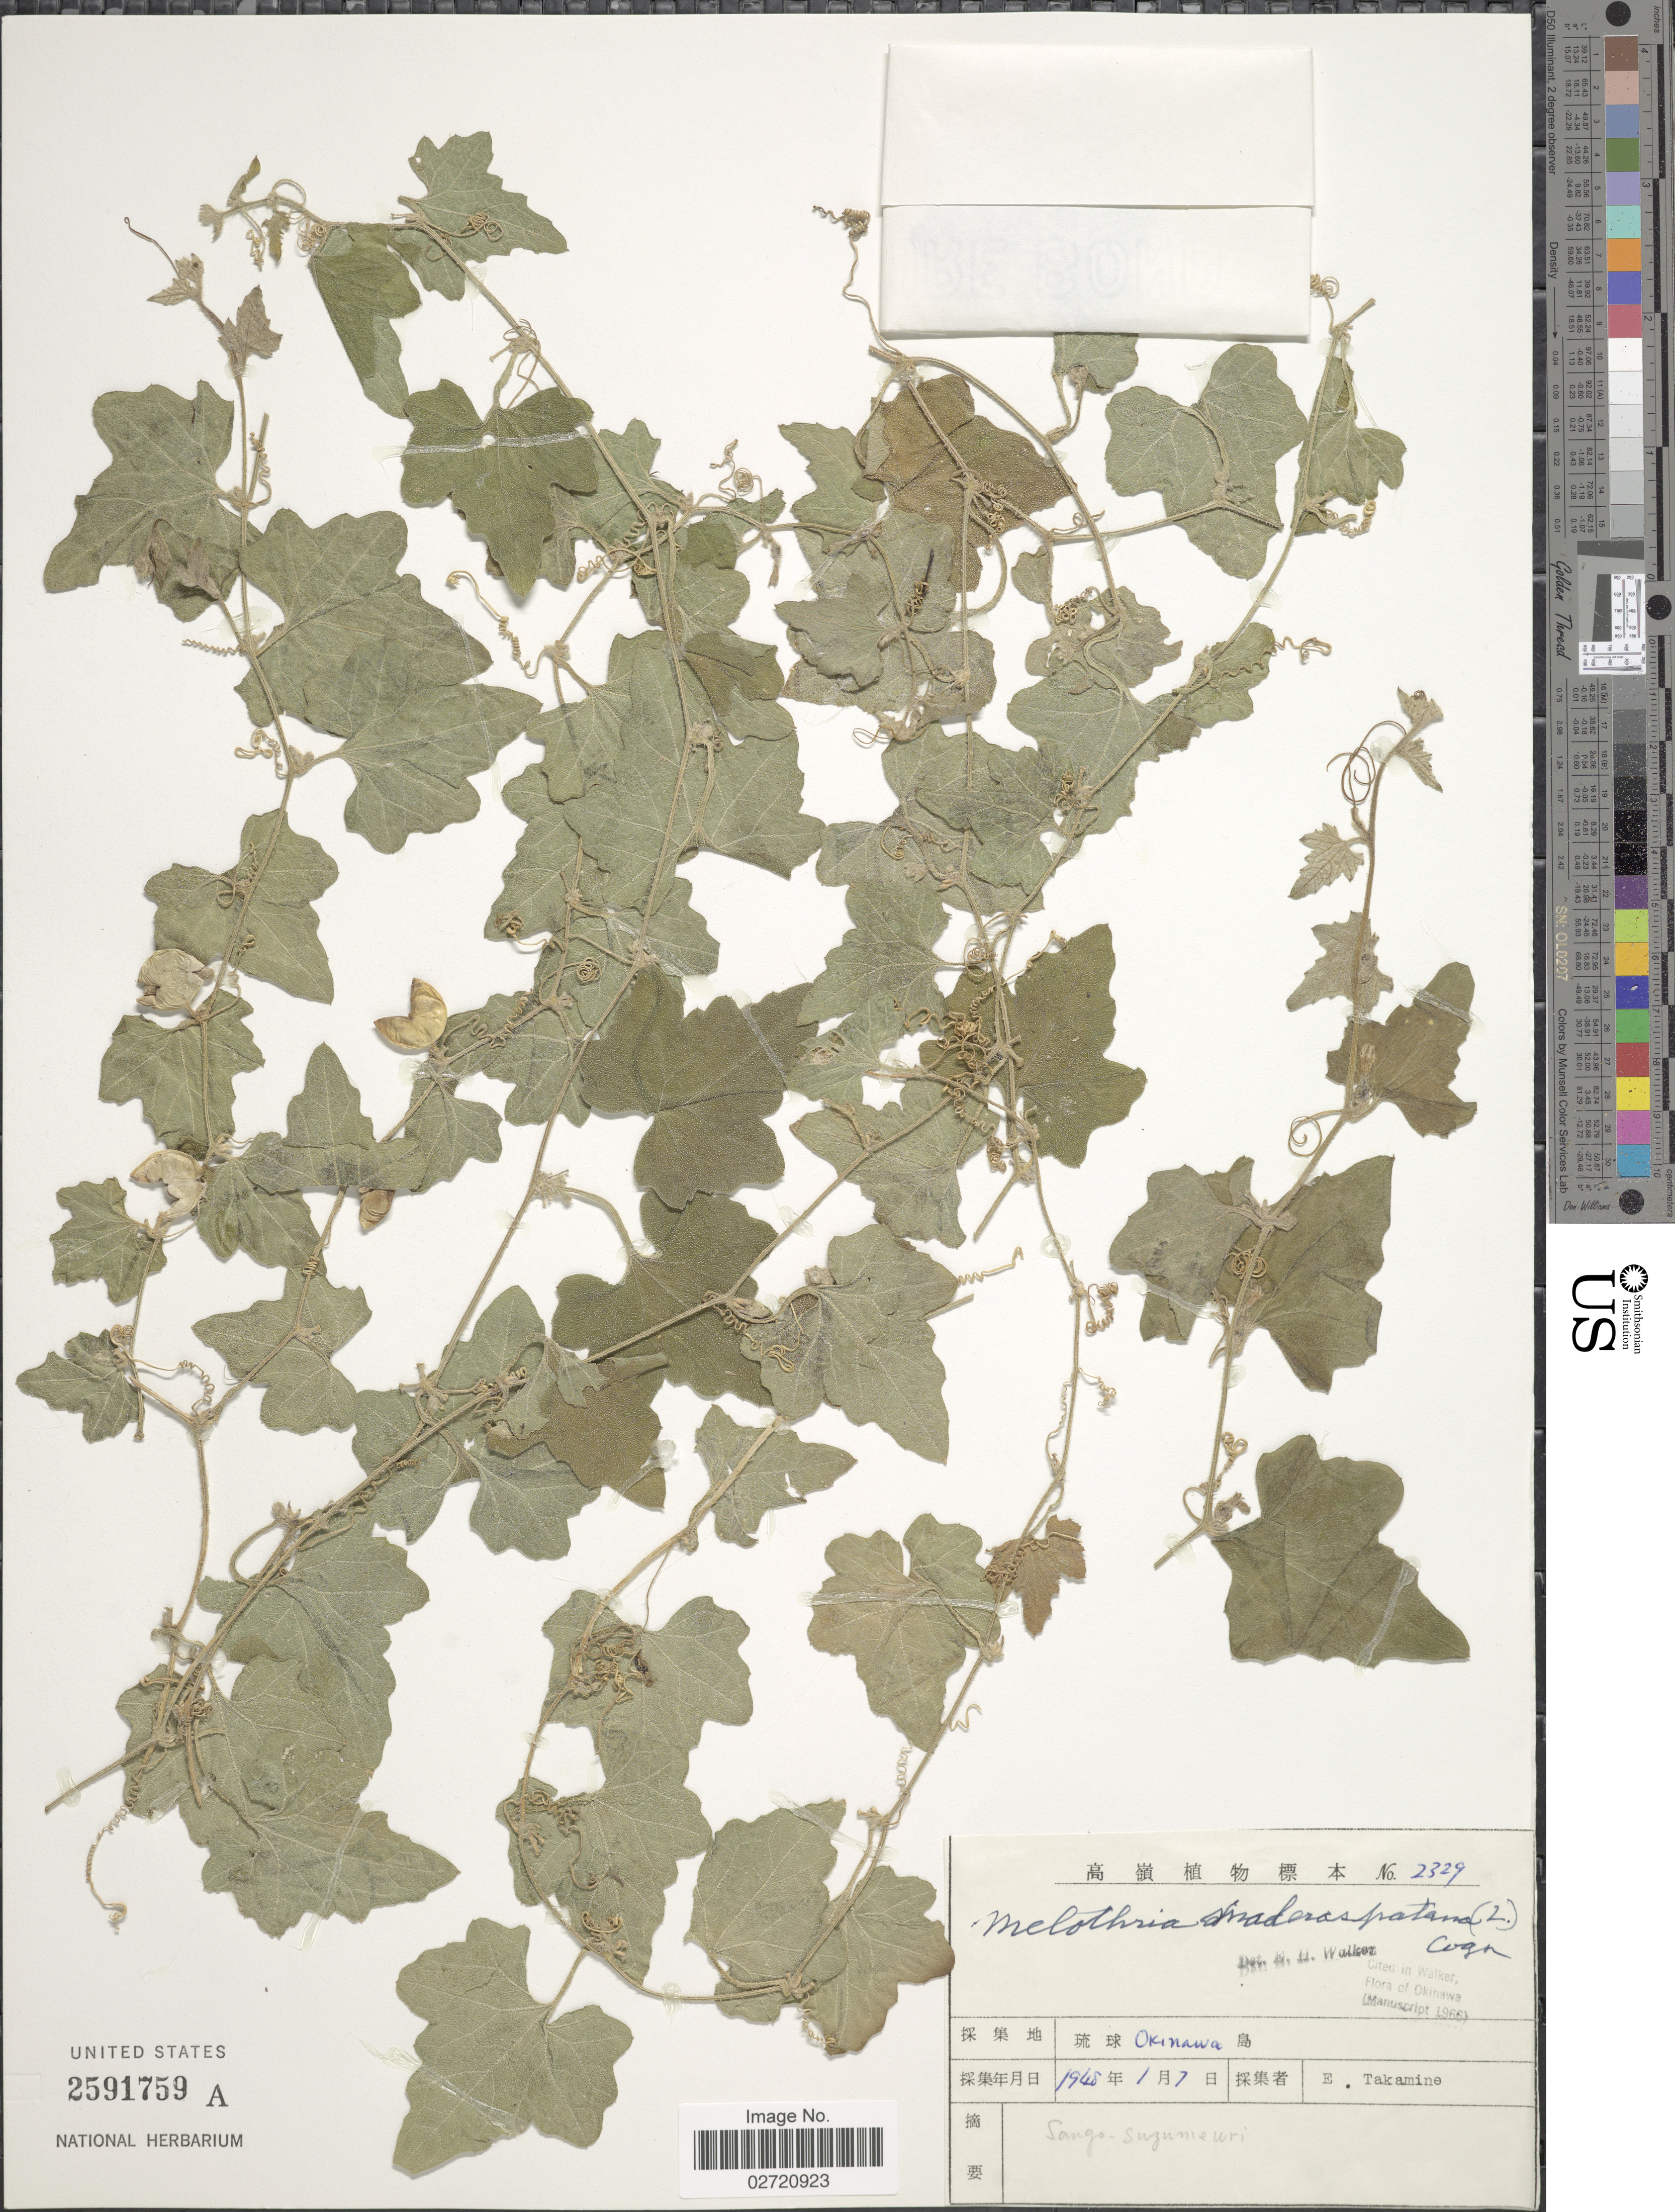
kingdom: Plantae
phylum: Tracheophyta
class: Magnoliopsida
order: Cucurbitales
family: Cucurbitaceae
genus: Cucumis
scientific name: Cucumis maderaspatanus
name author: L.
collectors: E. Takamine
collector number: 2329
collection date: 1948-01-07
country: Japan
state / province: Okinawa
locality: Sango - Suzumewri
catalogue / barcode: US 2591759A